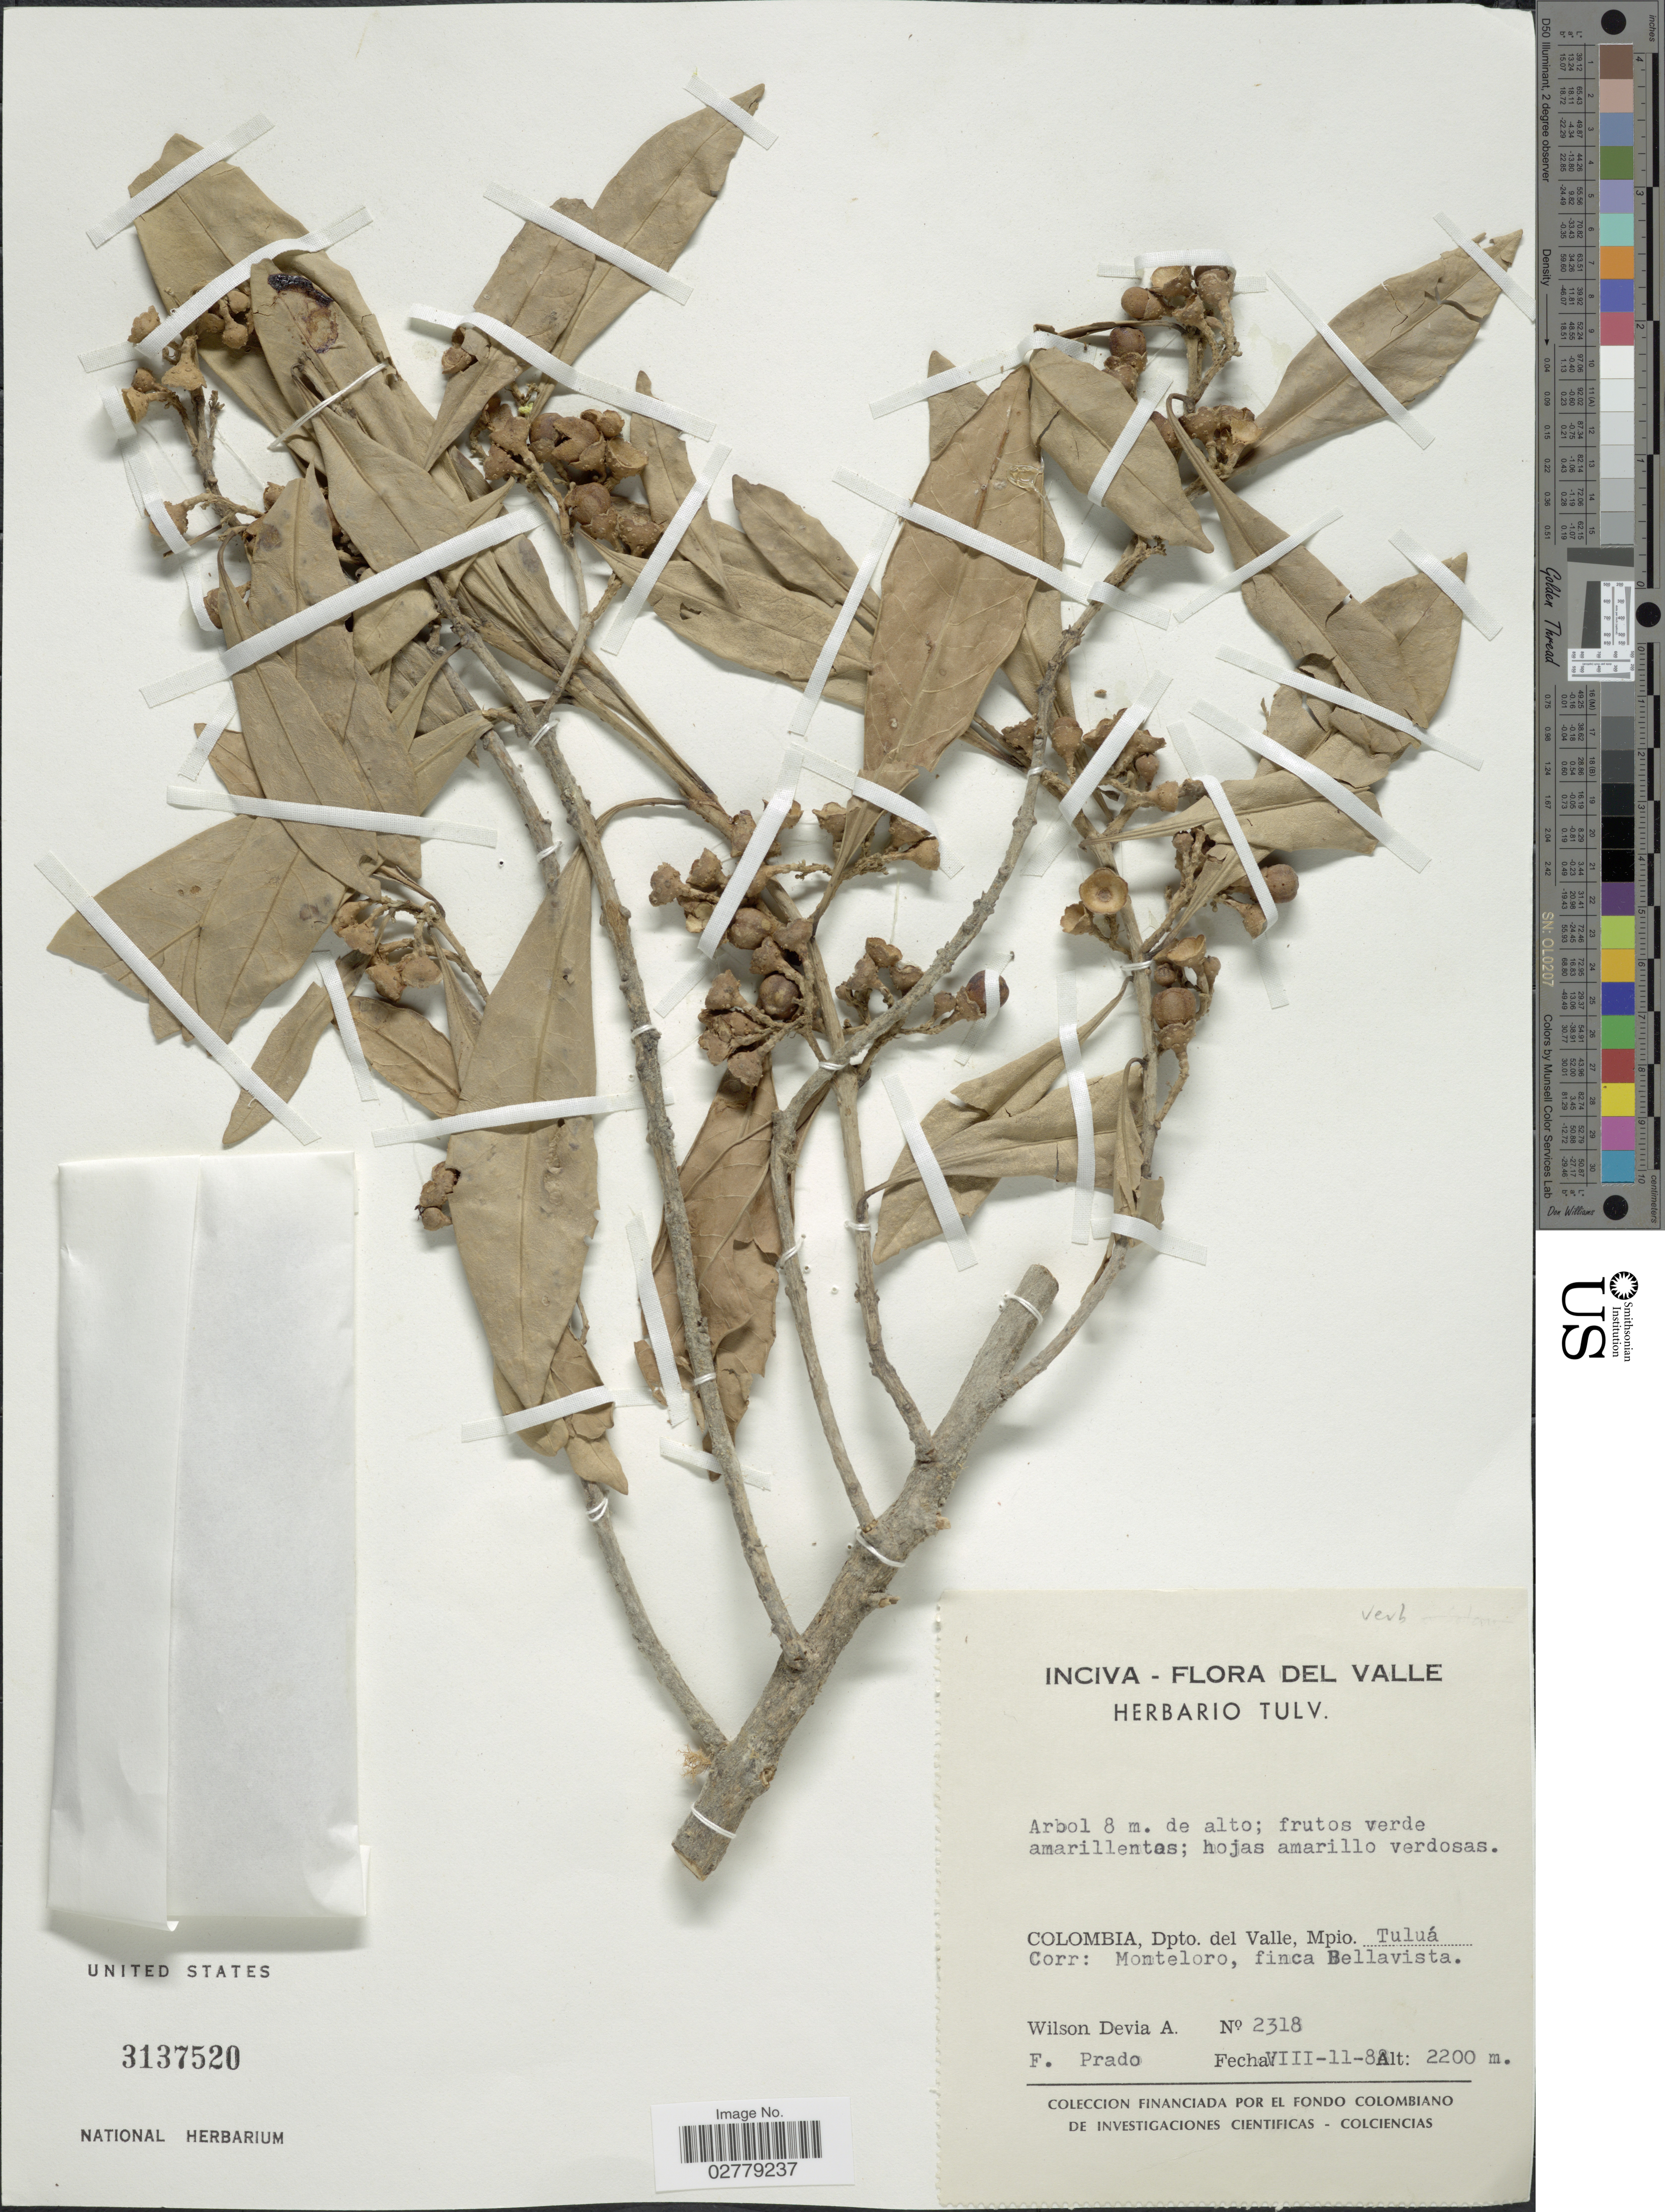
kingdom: Plantae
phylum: Tracheophyta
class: Magnoliopsida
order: Lamiales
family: Lamiaceae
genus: Aegiphila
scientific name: Aegiphila sp.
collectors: W. Devia A. & F. Prado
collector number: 2318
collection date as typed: Transcribed d/m/y: 11/8/88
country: Colombia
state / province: Valle del Cauca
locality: Dpto. del Valle, Mpio. Tuluá. Corr: Monteloro, finca Bellavista.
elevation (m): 2200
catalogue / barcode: US 3137520